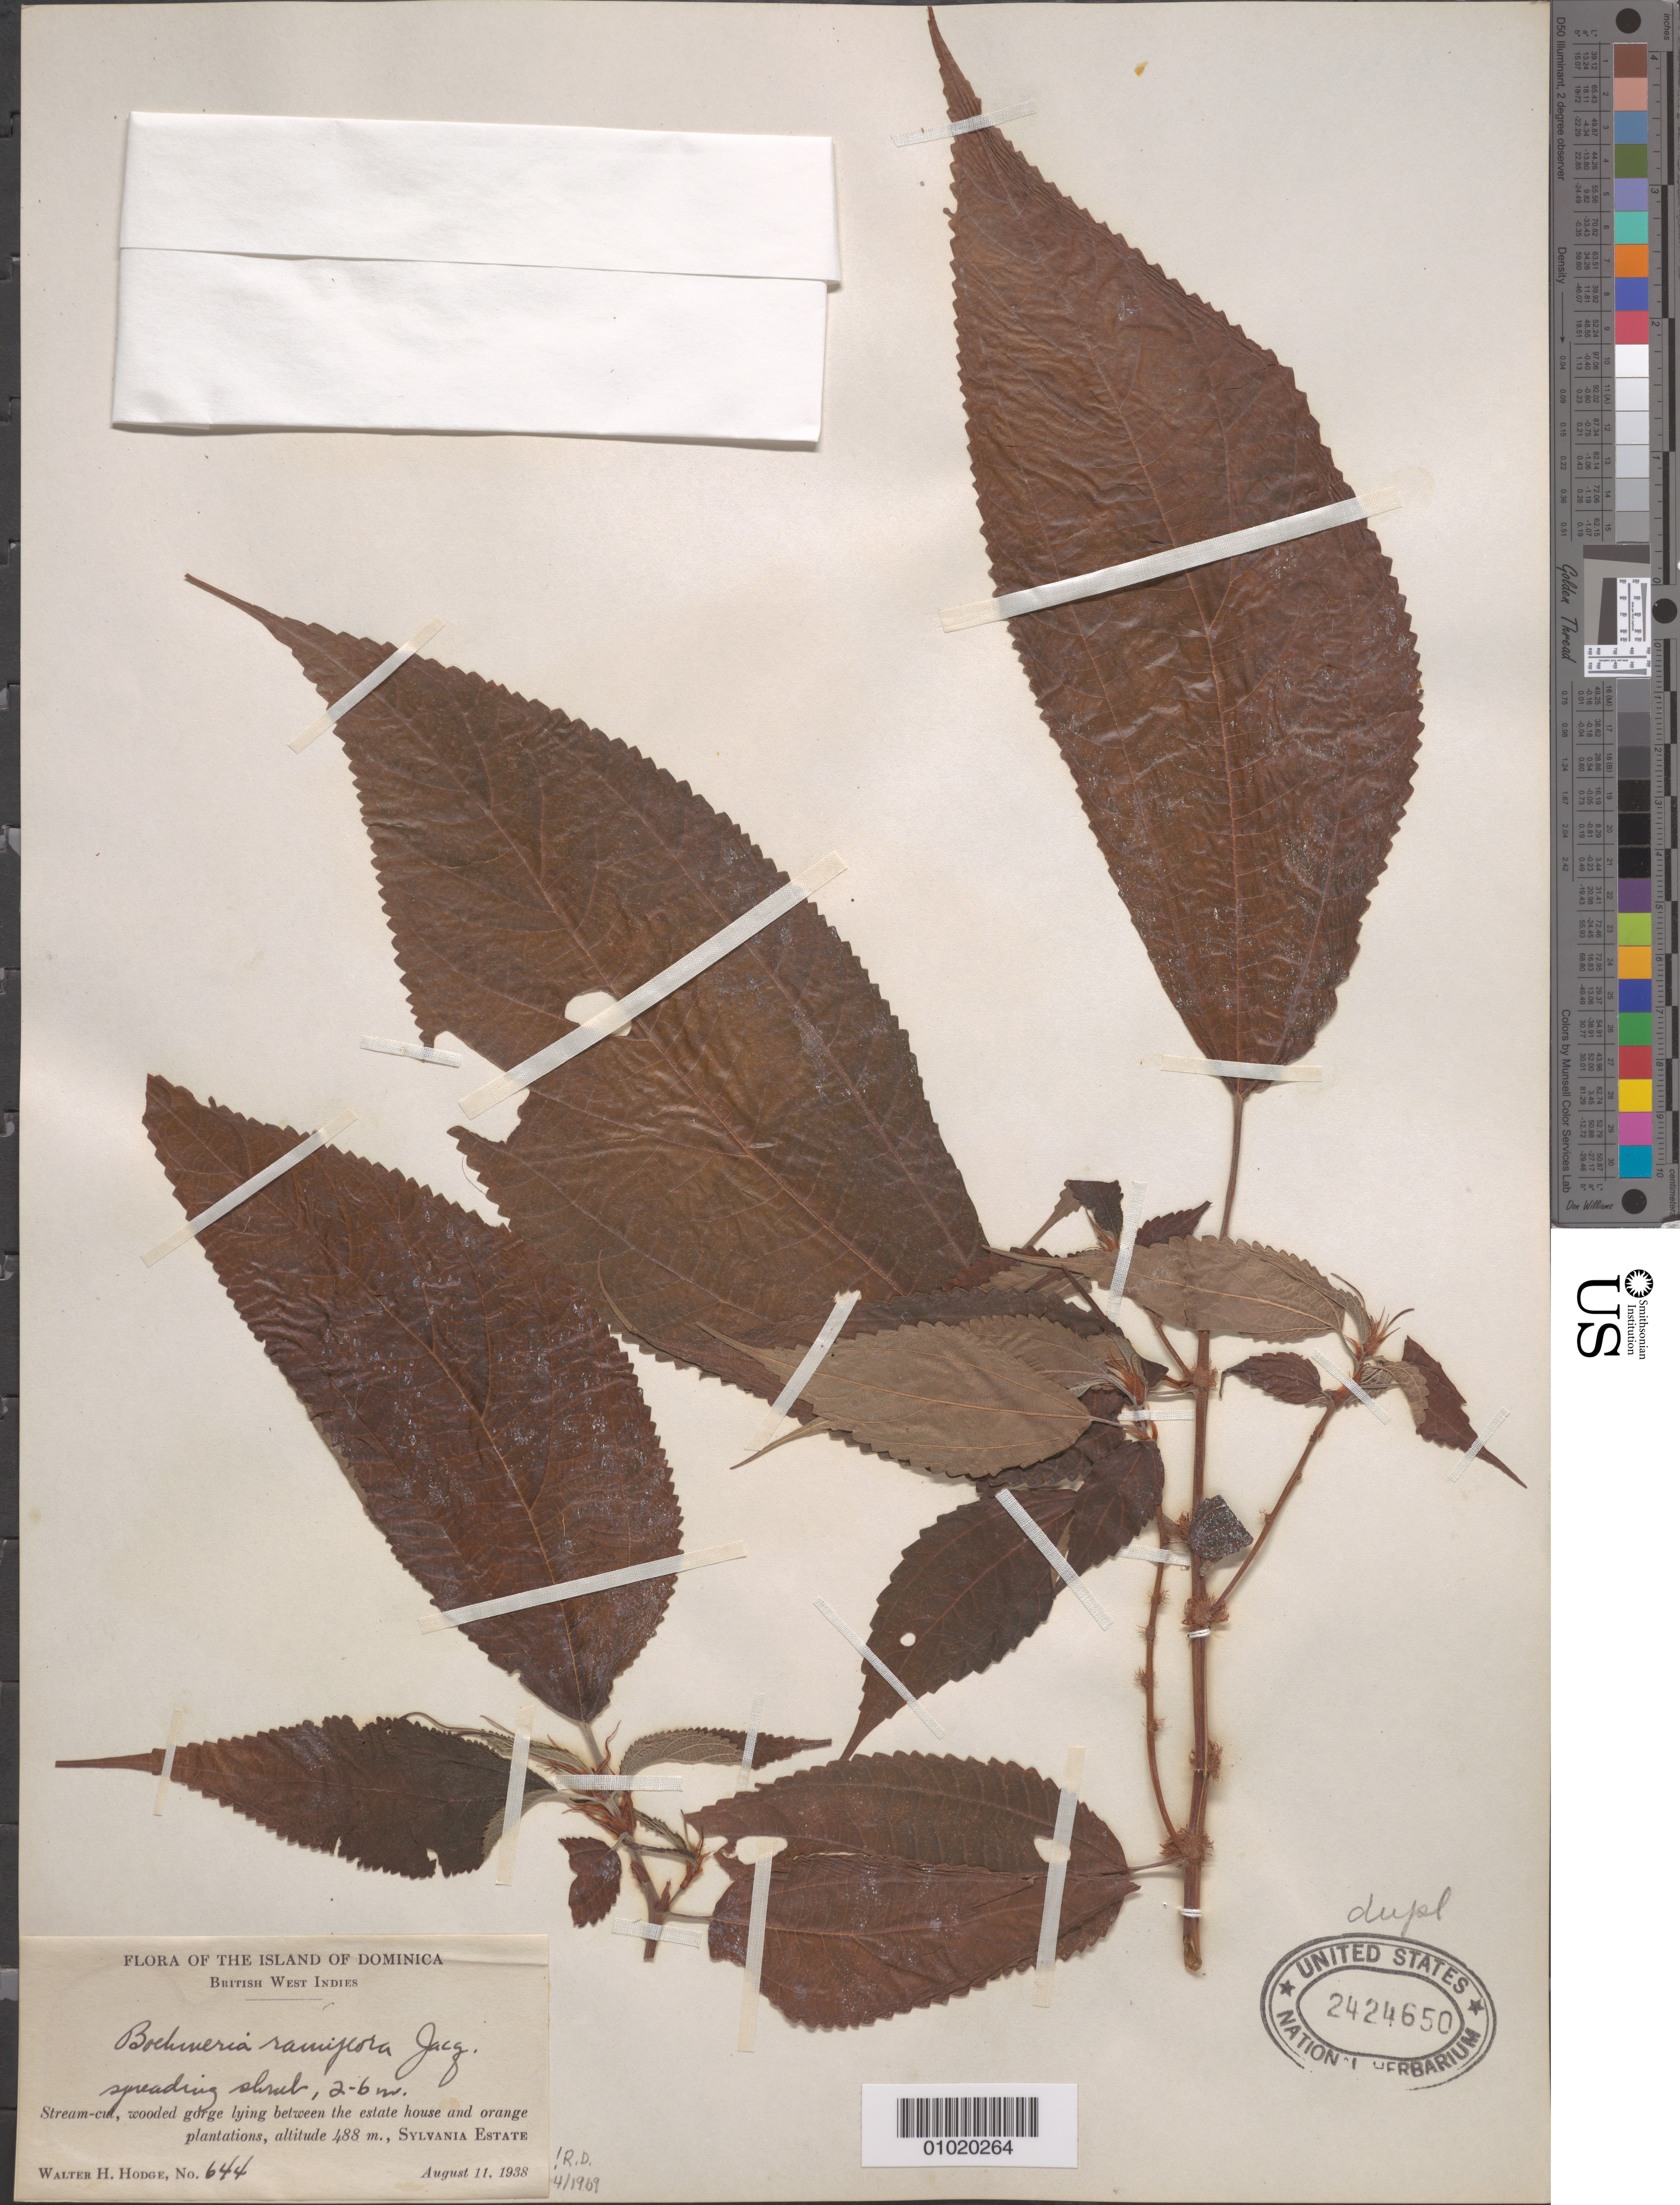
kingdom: Plantae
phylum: Tracheophyta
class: Magnoliopsida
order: Rosales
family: Urticaceae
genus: Boehmeria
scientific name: Boehmeria ramiflora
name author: Jacq.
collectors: W. Hodge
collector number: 644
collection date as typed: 11 Aug 1938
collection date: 1938-08-11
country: Dominica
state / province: St. Paul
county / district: Sylvania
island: Dominica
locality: Stream-cut, wooded gorge lying between the estate house and orange plantation, Sylvania Estate.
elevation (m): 488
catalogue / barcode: US 2424650